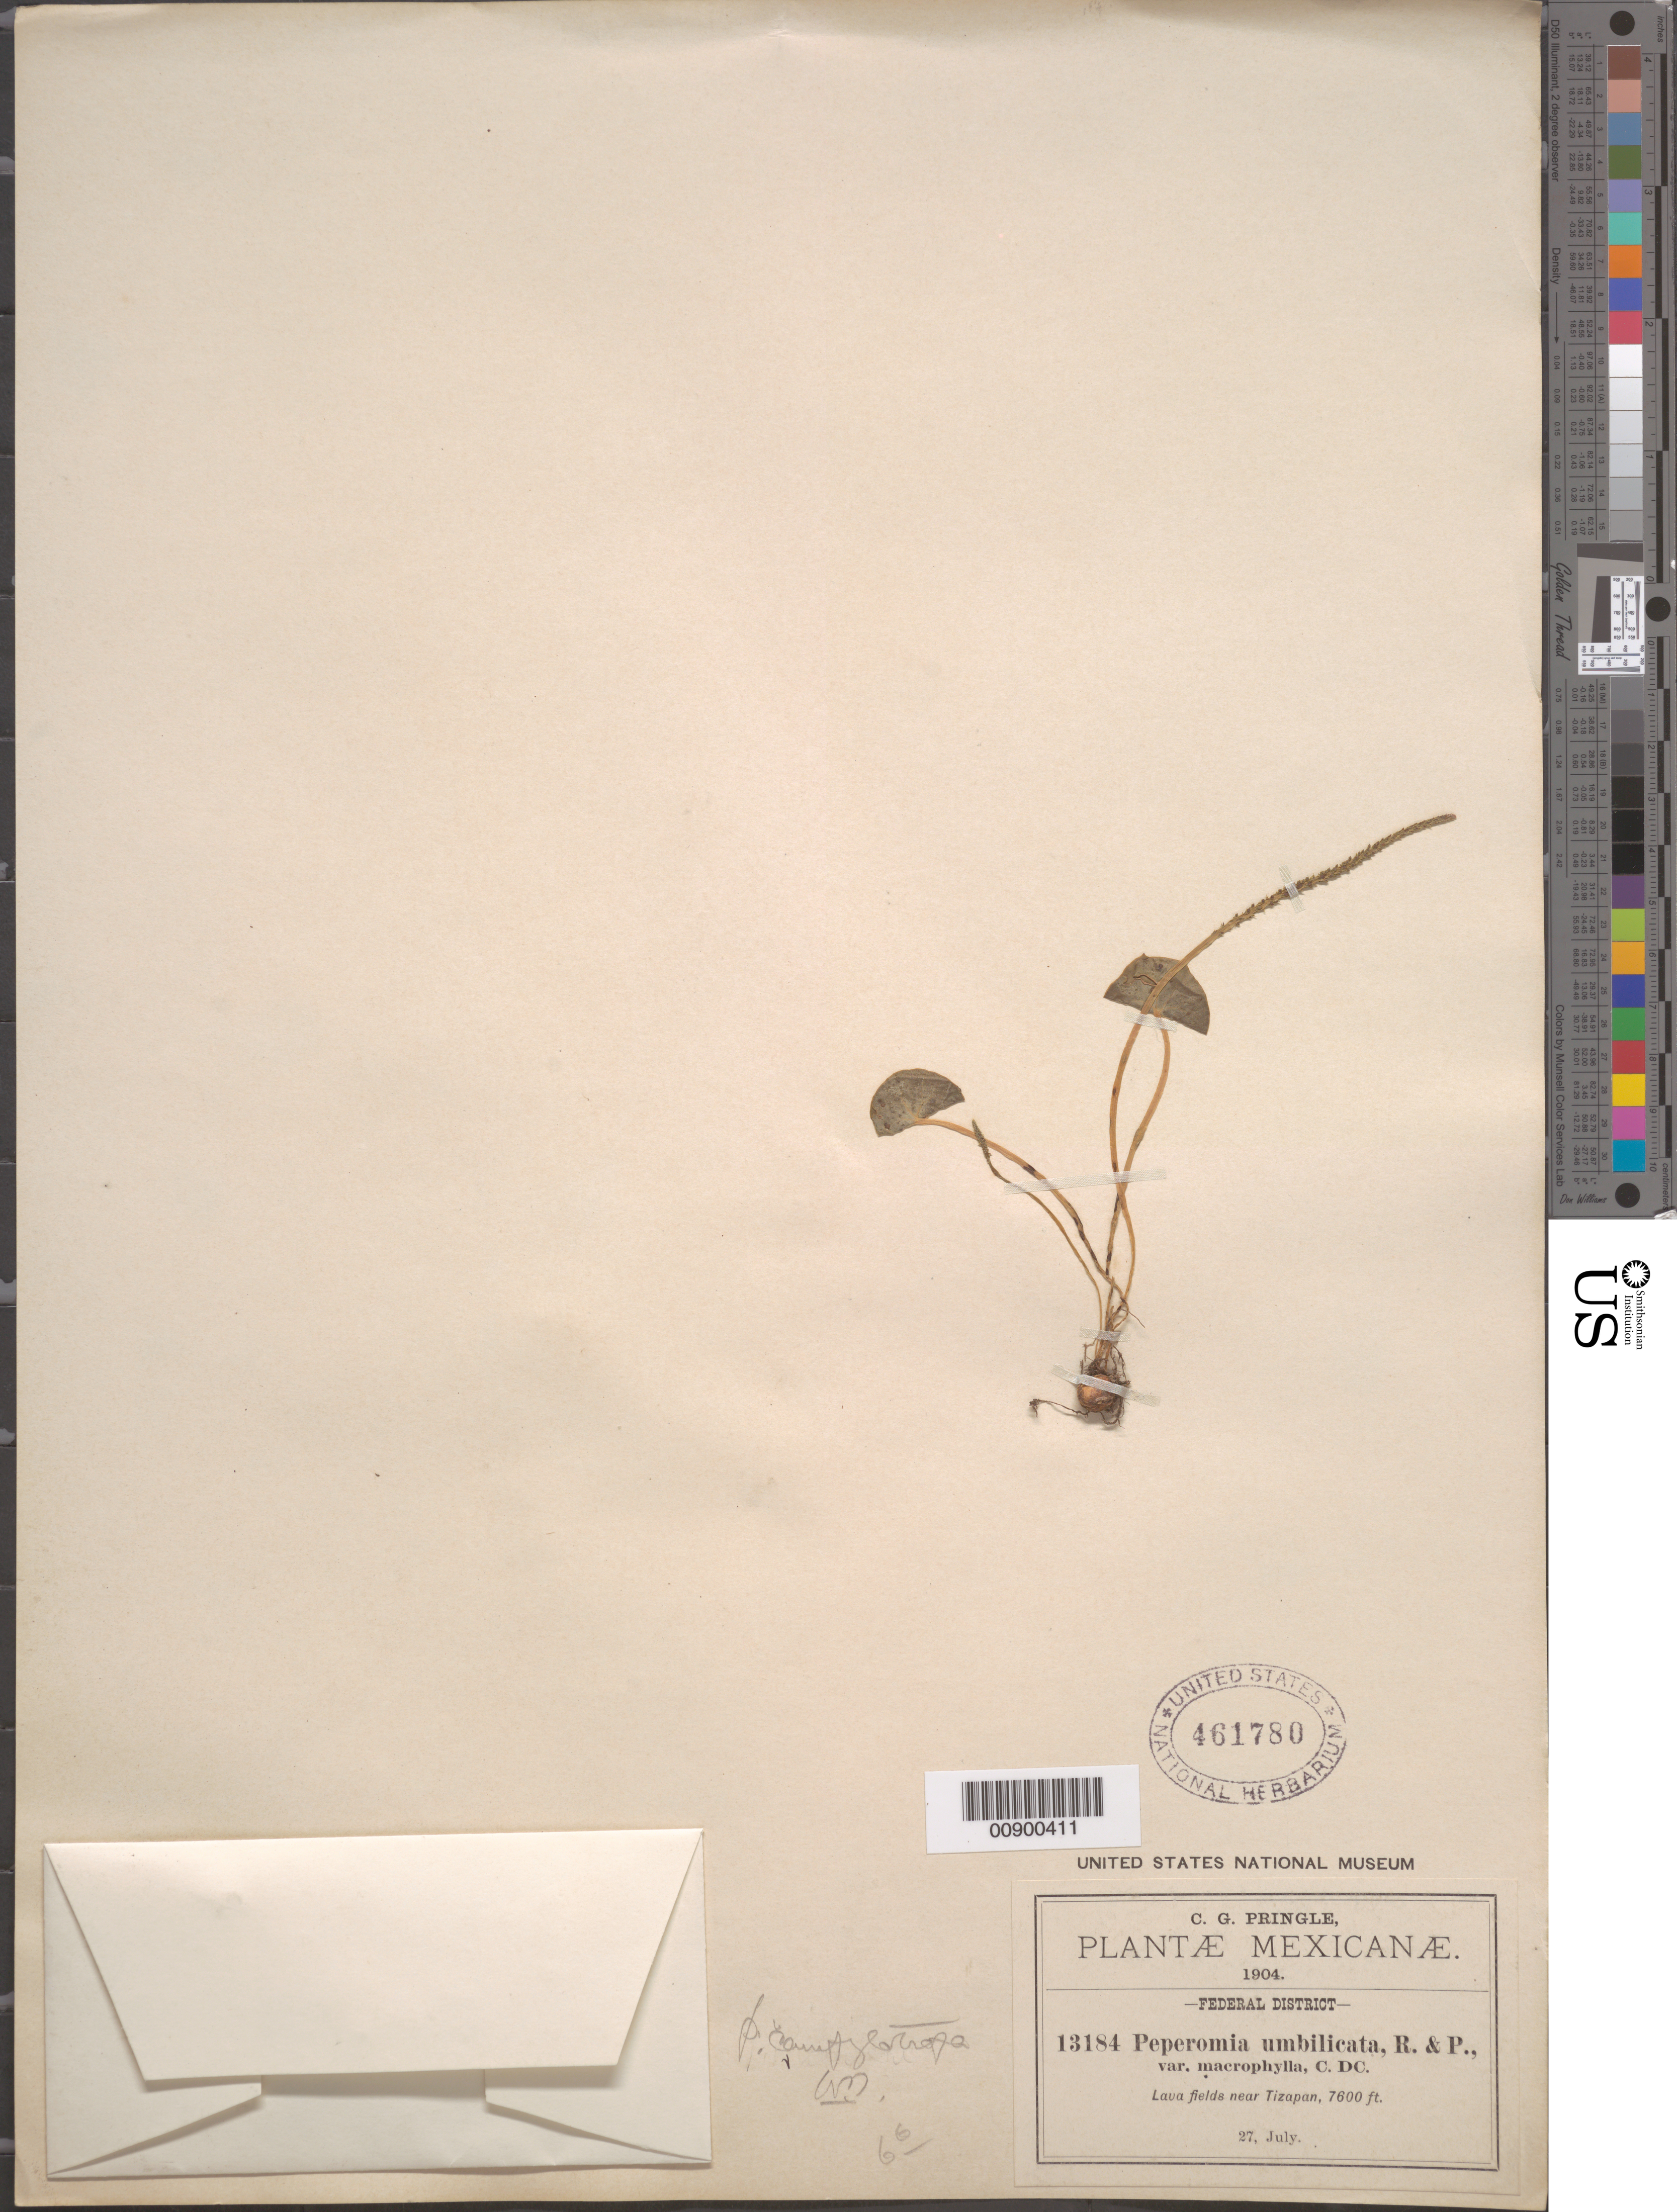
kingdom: Plantae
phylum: Tracheophyta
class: Magnoliopsida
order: Piperales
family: Piperaceae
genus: Peperomia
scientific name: Peperomia umbilicata var. macrophylla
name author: Ruiz & Pav.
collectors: C. G. Pringle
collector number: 13184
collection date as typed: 27 Jul 1904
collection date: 1904-07-27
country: Mexico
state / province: Distrito Federal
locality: Near Tizapan, Federal District.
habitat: Lava fields.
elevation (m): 2316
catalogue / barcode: US 461780